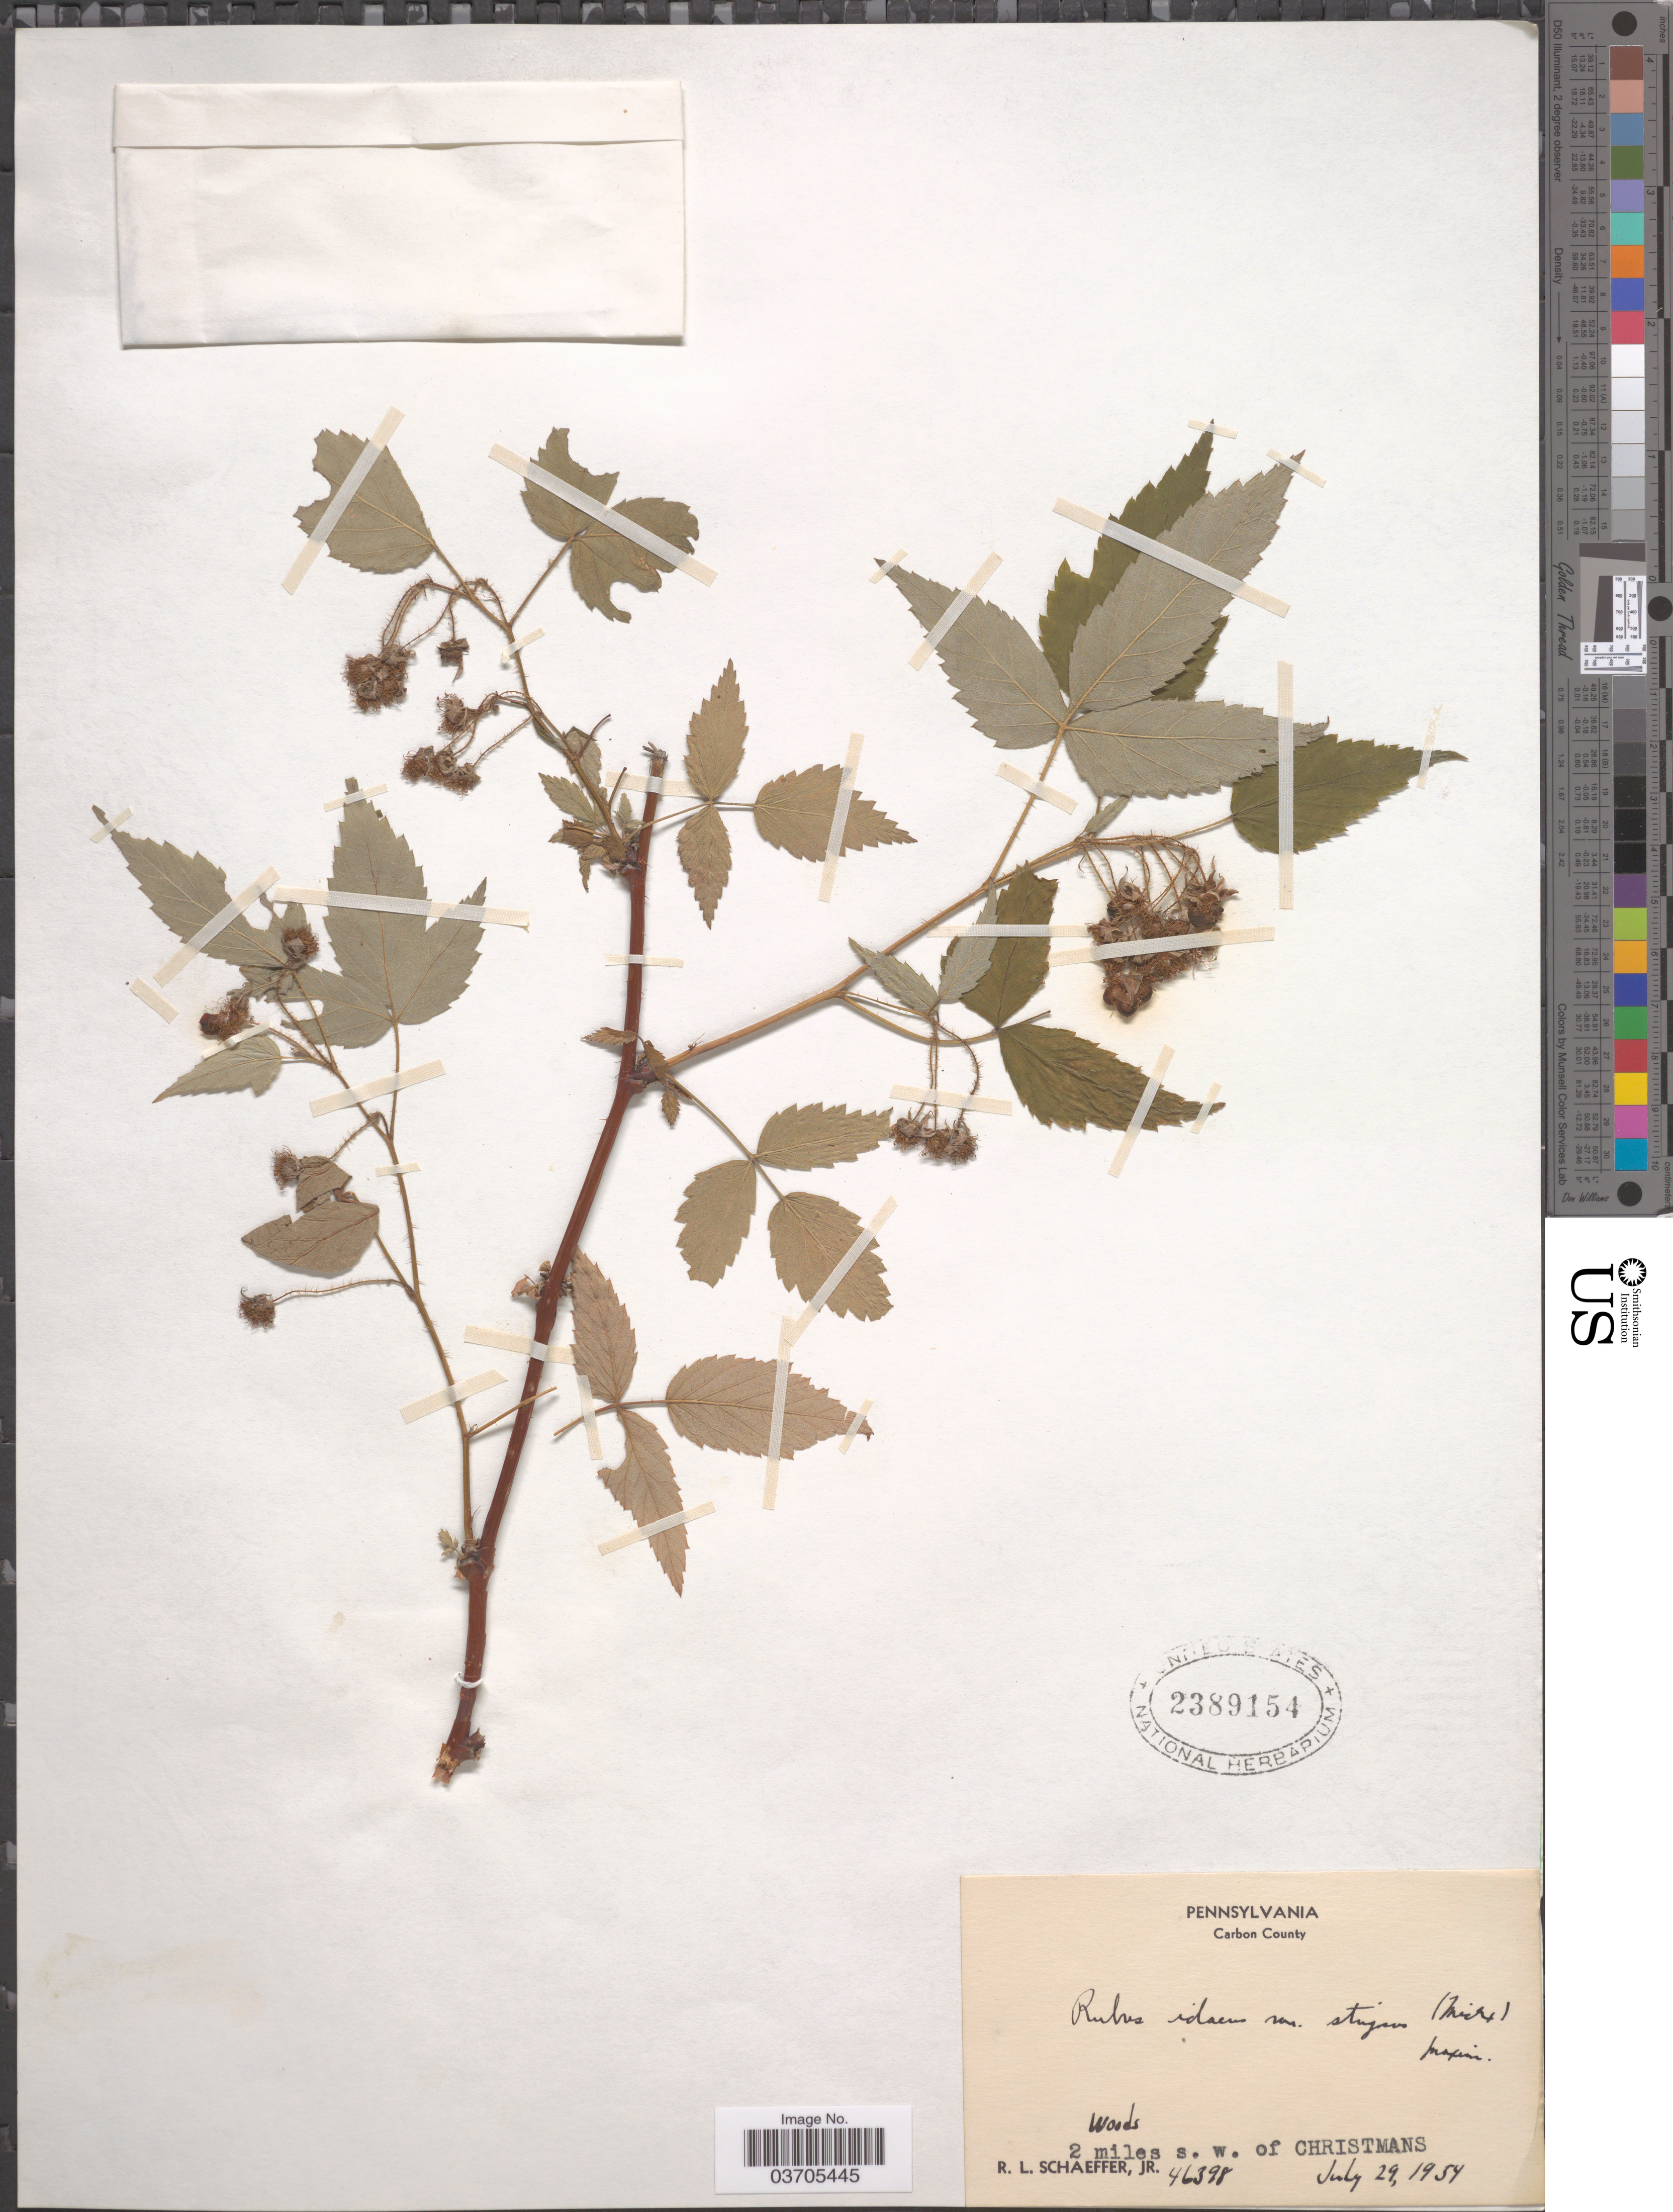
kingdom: Plantae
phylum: Tracheophyta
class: Magnoliopsida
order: Rosales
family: Rosaceae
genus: Rubus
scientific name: Rubus idaeus var. strigosus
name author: (Michx.) Maxim.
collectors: R. L. Schaeffer Jr.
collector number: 46398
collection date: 1954-07-29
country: United States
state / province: Pennsylvania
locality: Carbon County. 2 miles s.w. of Christmans.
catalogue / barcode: US 2389154